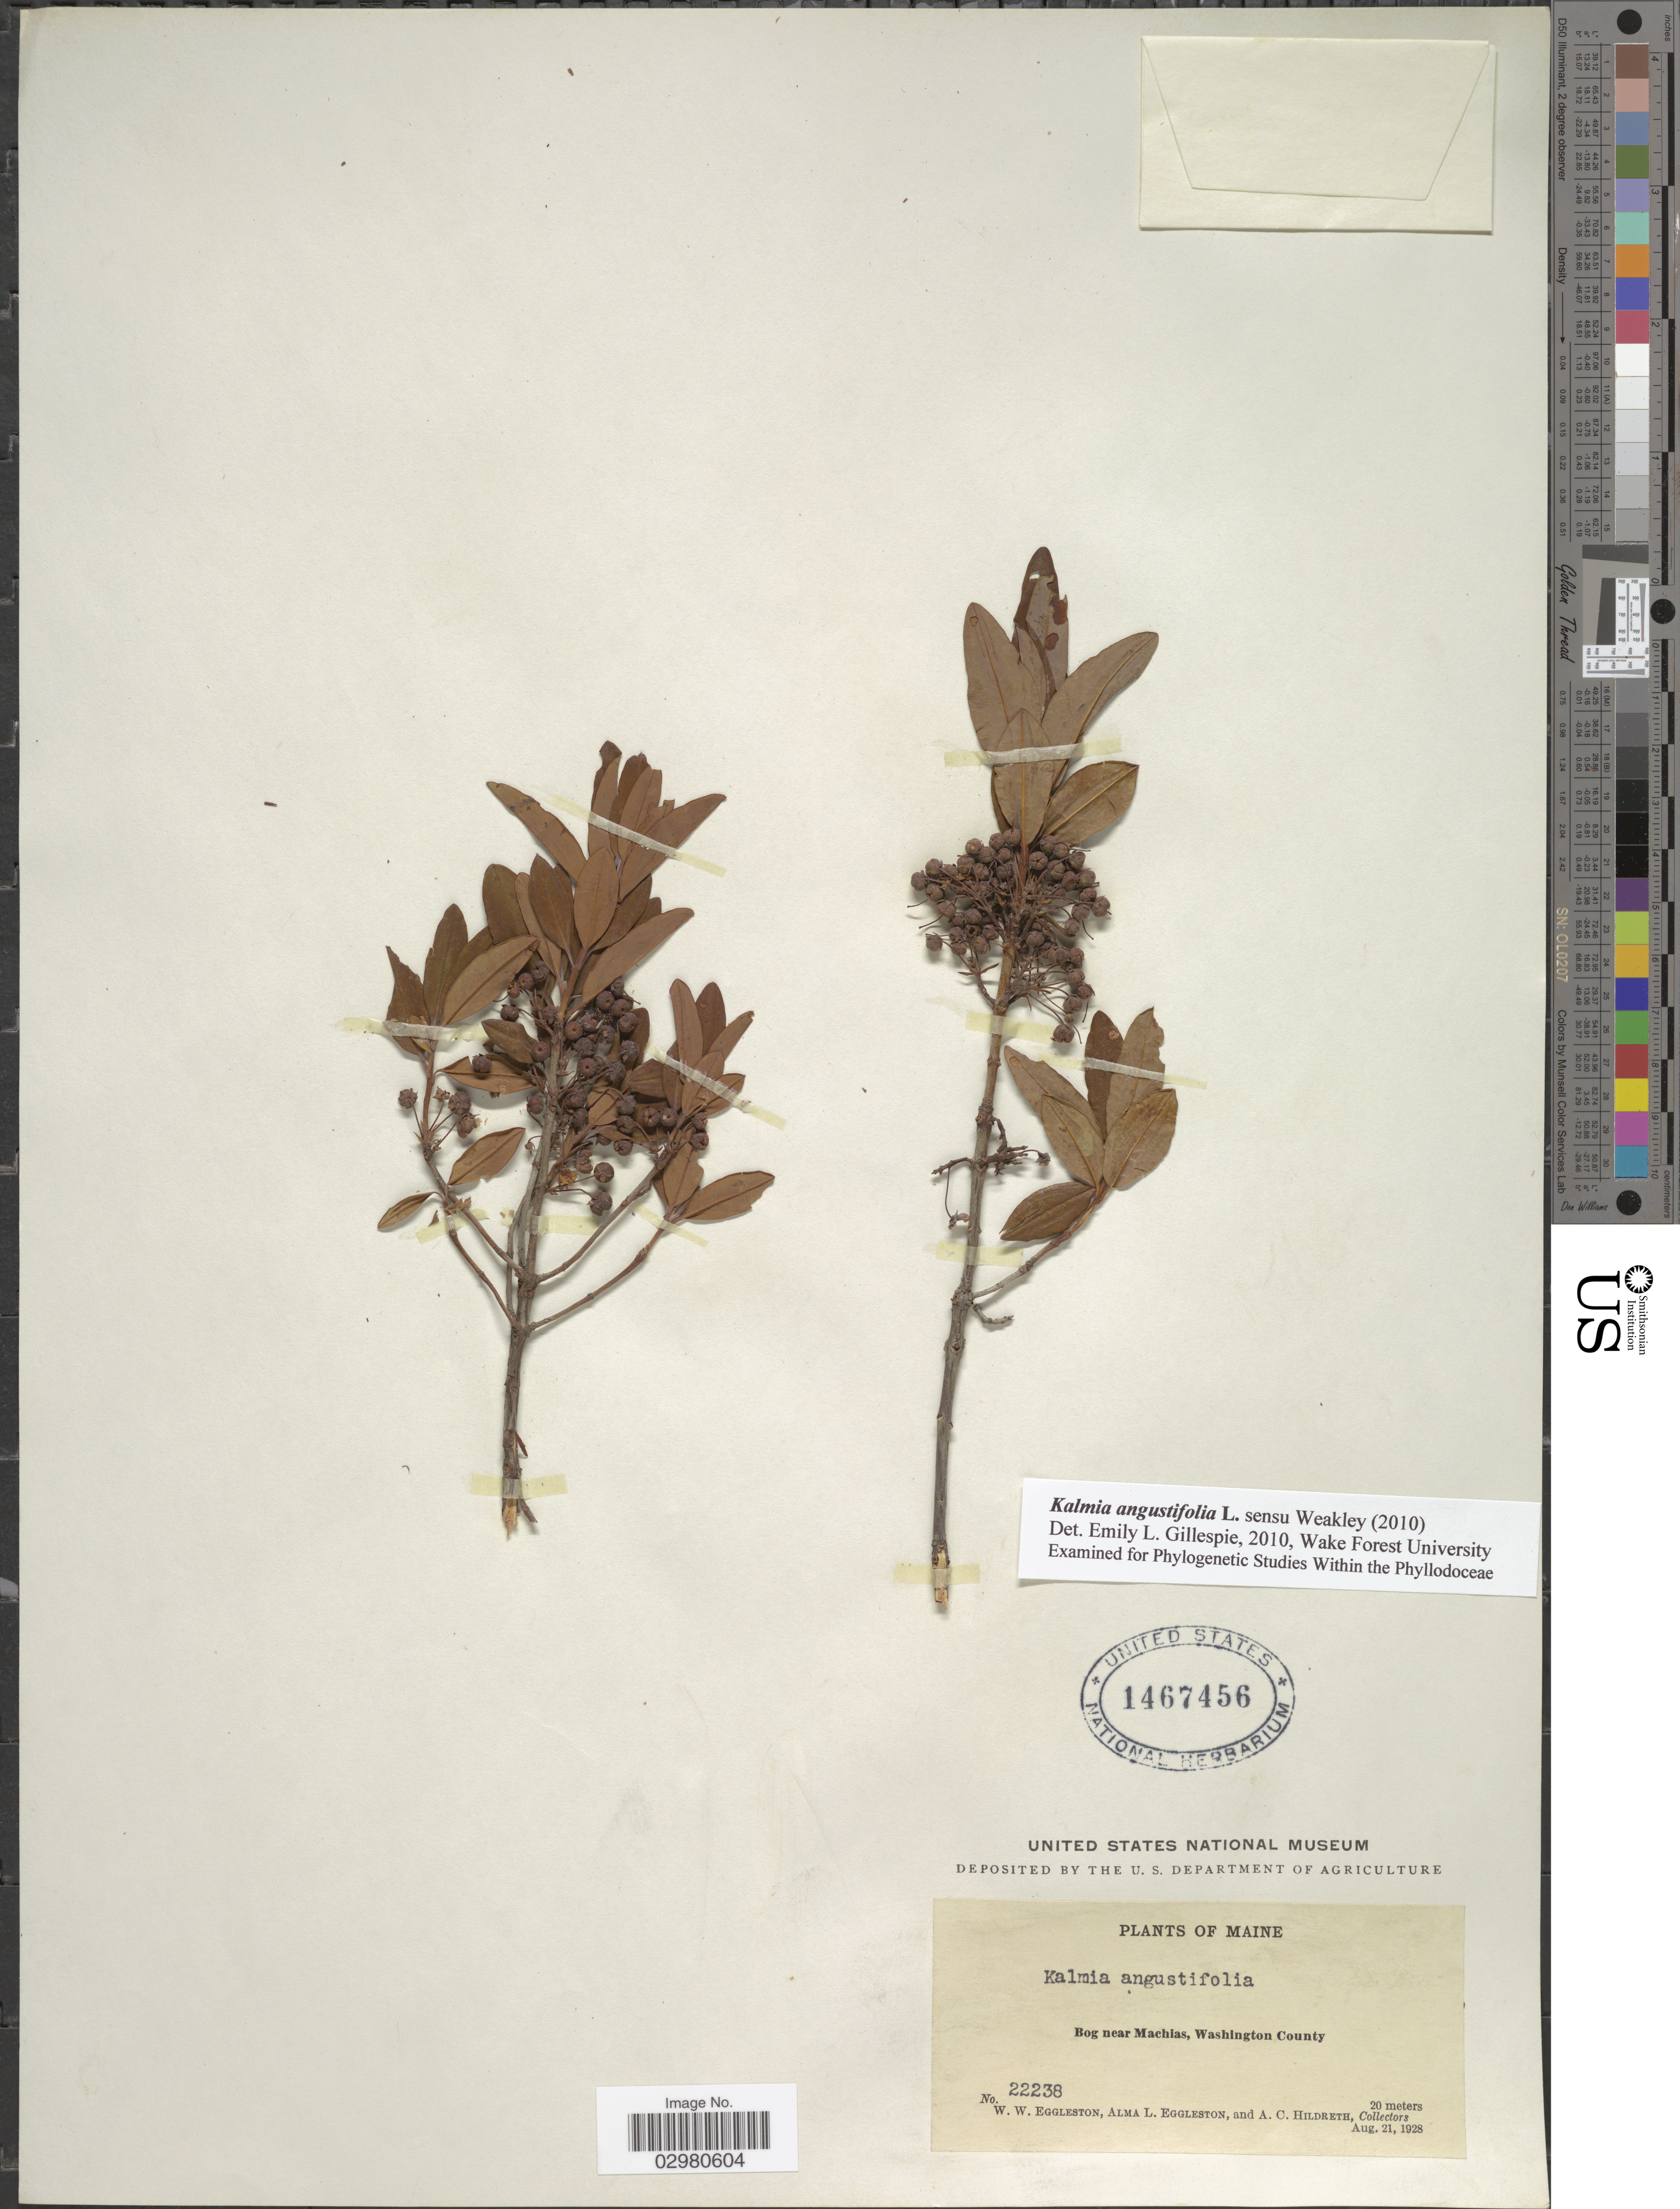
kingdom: Plantae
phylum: Tracheophyta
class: Magnoliopsida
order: Ericales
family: Ericaceae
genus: Kalmia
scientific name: Kalmia angustifolia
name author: L.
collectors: W. W. Eggleston, A. Eggleston & A. Hildreth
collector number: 22238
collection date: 1928-08-21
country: United States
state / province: Maine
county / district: Washington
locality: Bog near Machias, Washington County.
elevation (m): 20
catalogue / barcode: US 1467456